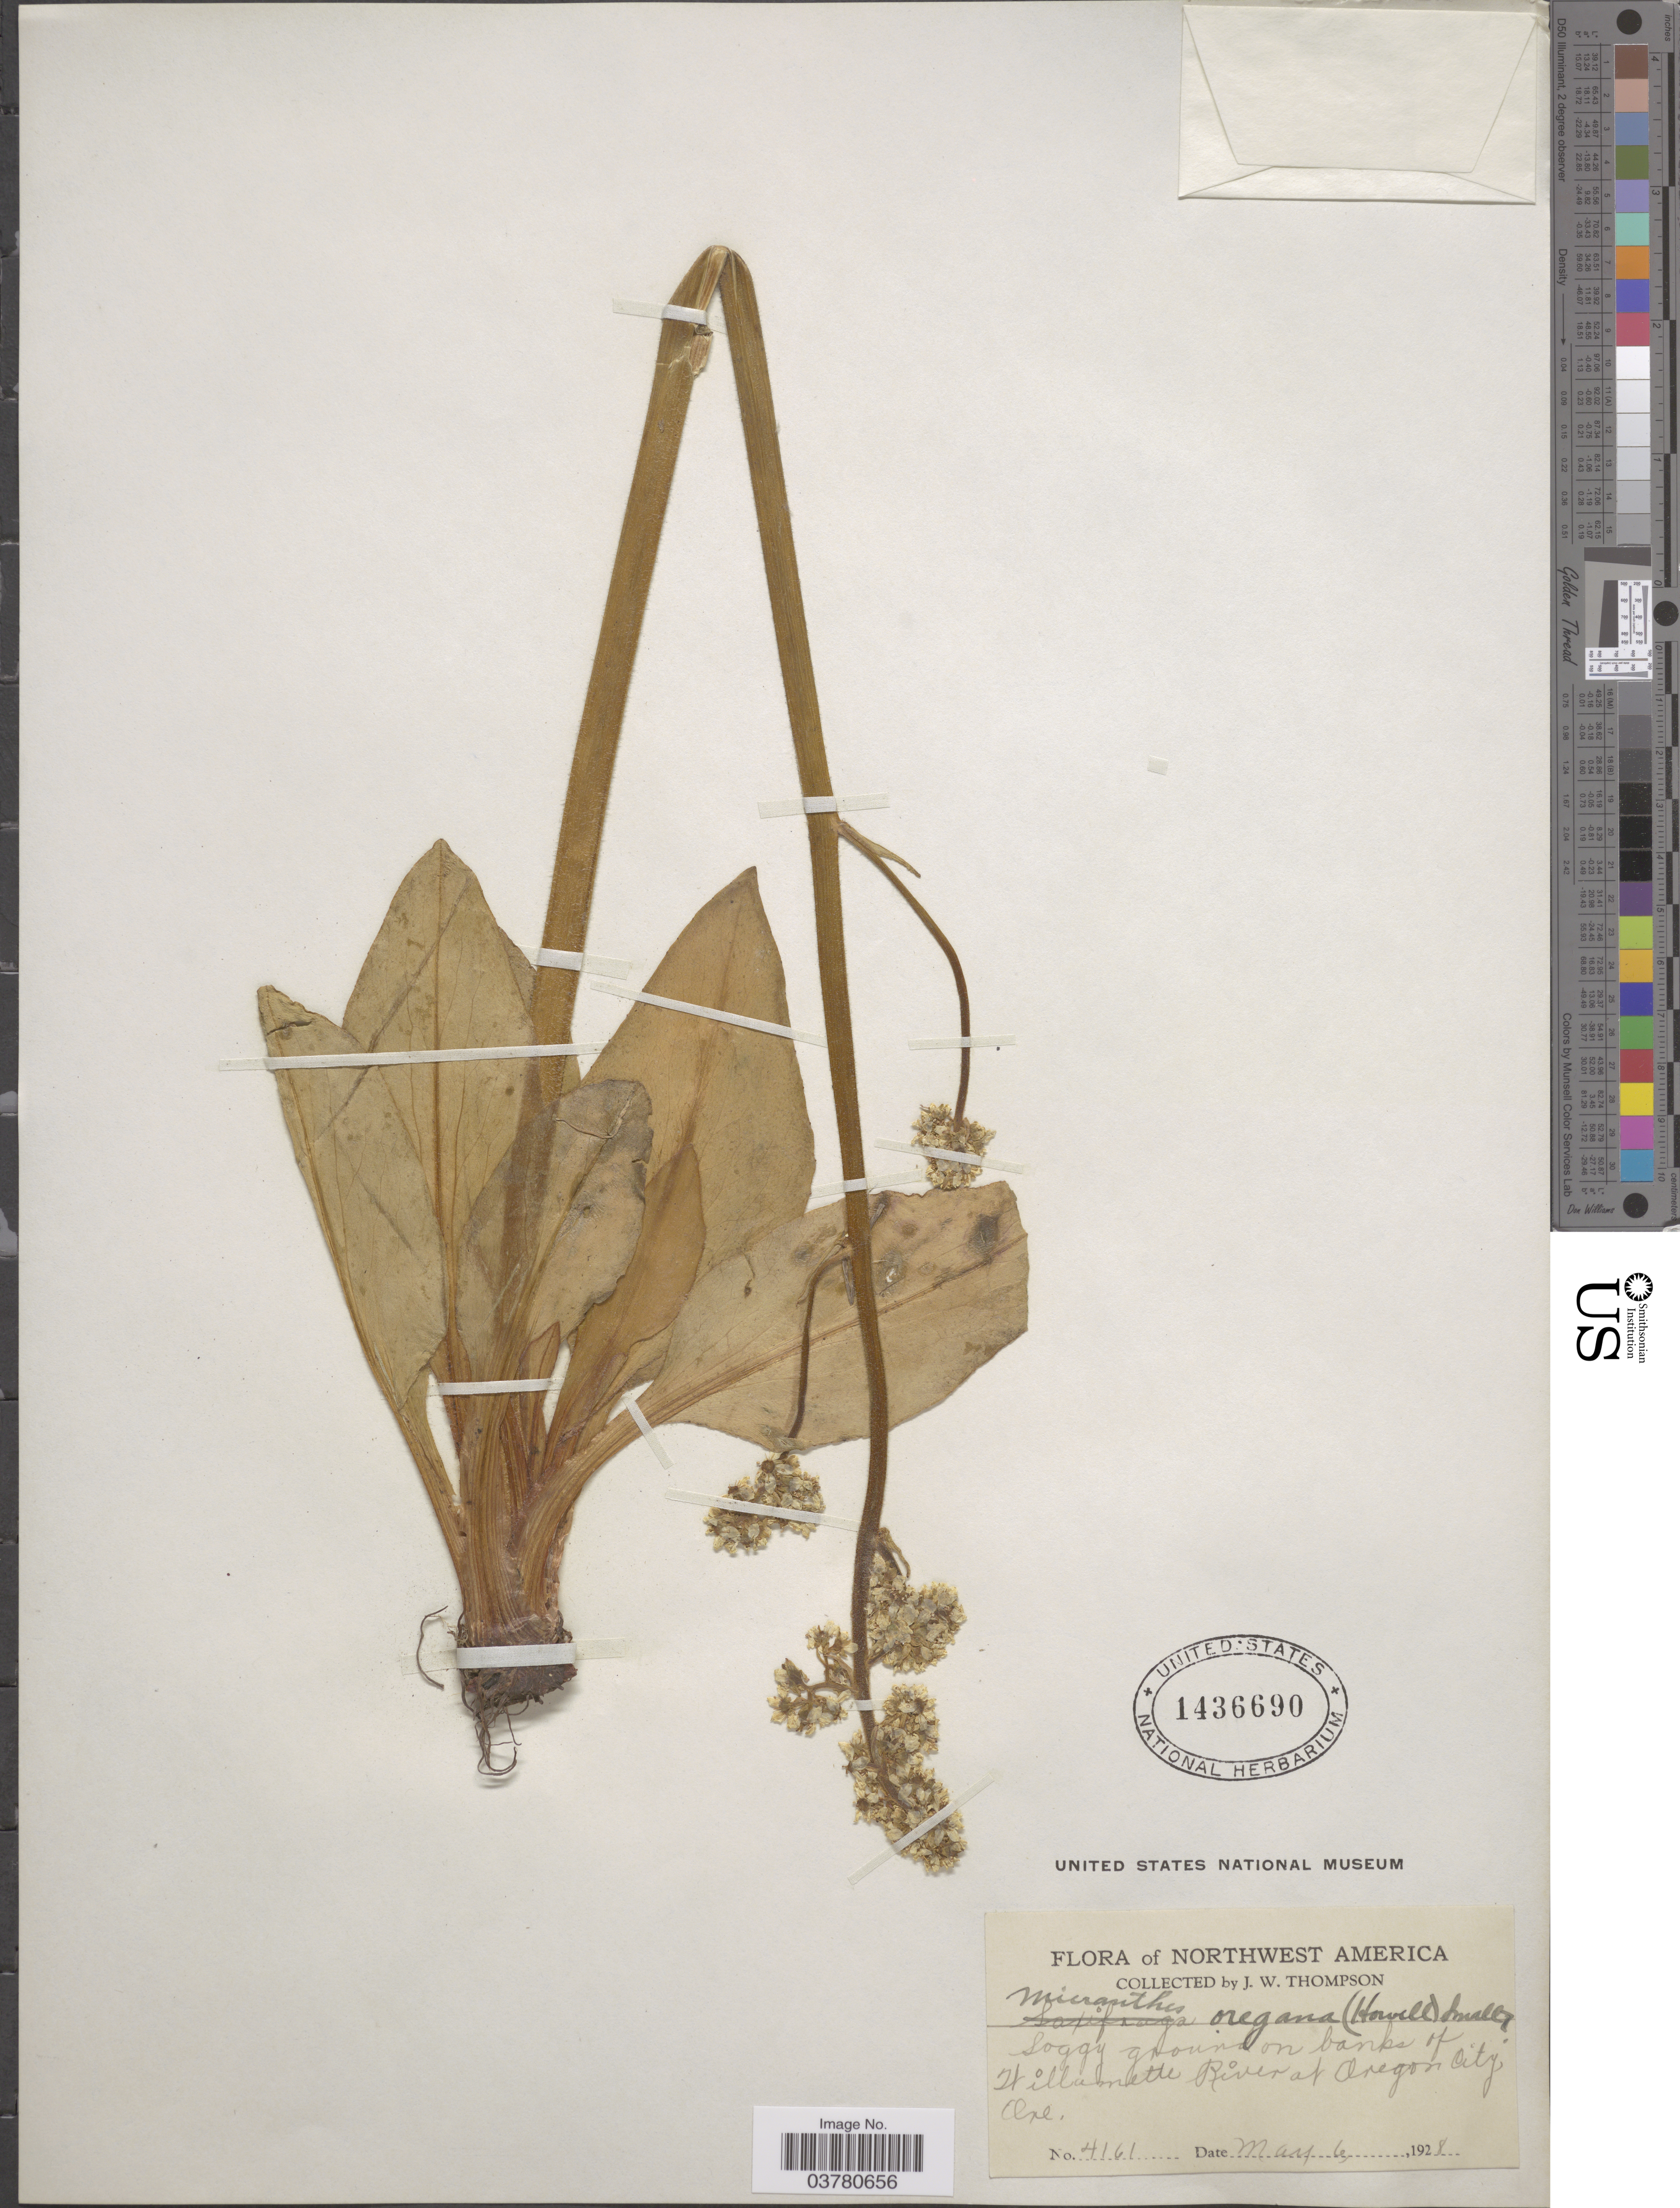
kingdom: Plantae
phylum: Tracheophyta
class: Magnoliopsida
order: Saxifragales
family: Saxifragaceae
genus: Micranthes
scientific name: Micranthes oregana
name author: (Howell) Small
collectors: J. Thompson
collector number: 4161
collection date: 1928-05-06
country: United States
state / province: Oregon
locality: Northwest America. Soggy ground on banks of Willamette River at Oregon City.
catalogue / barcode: US 1436690